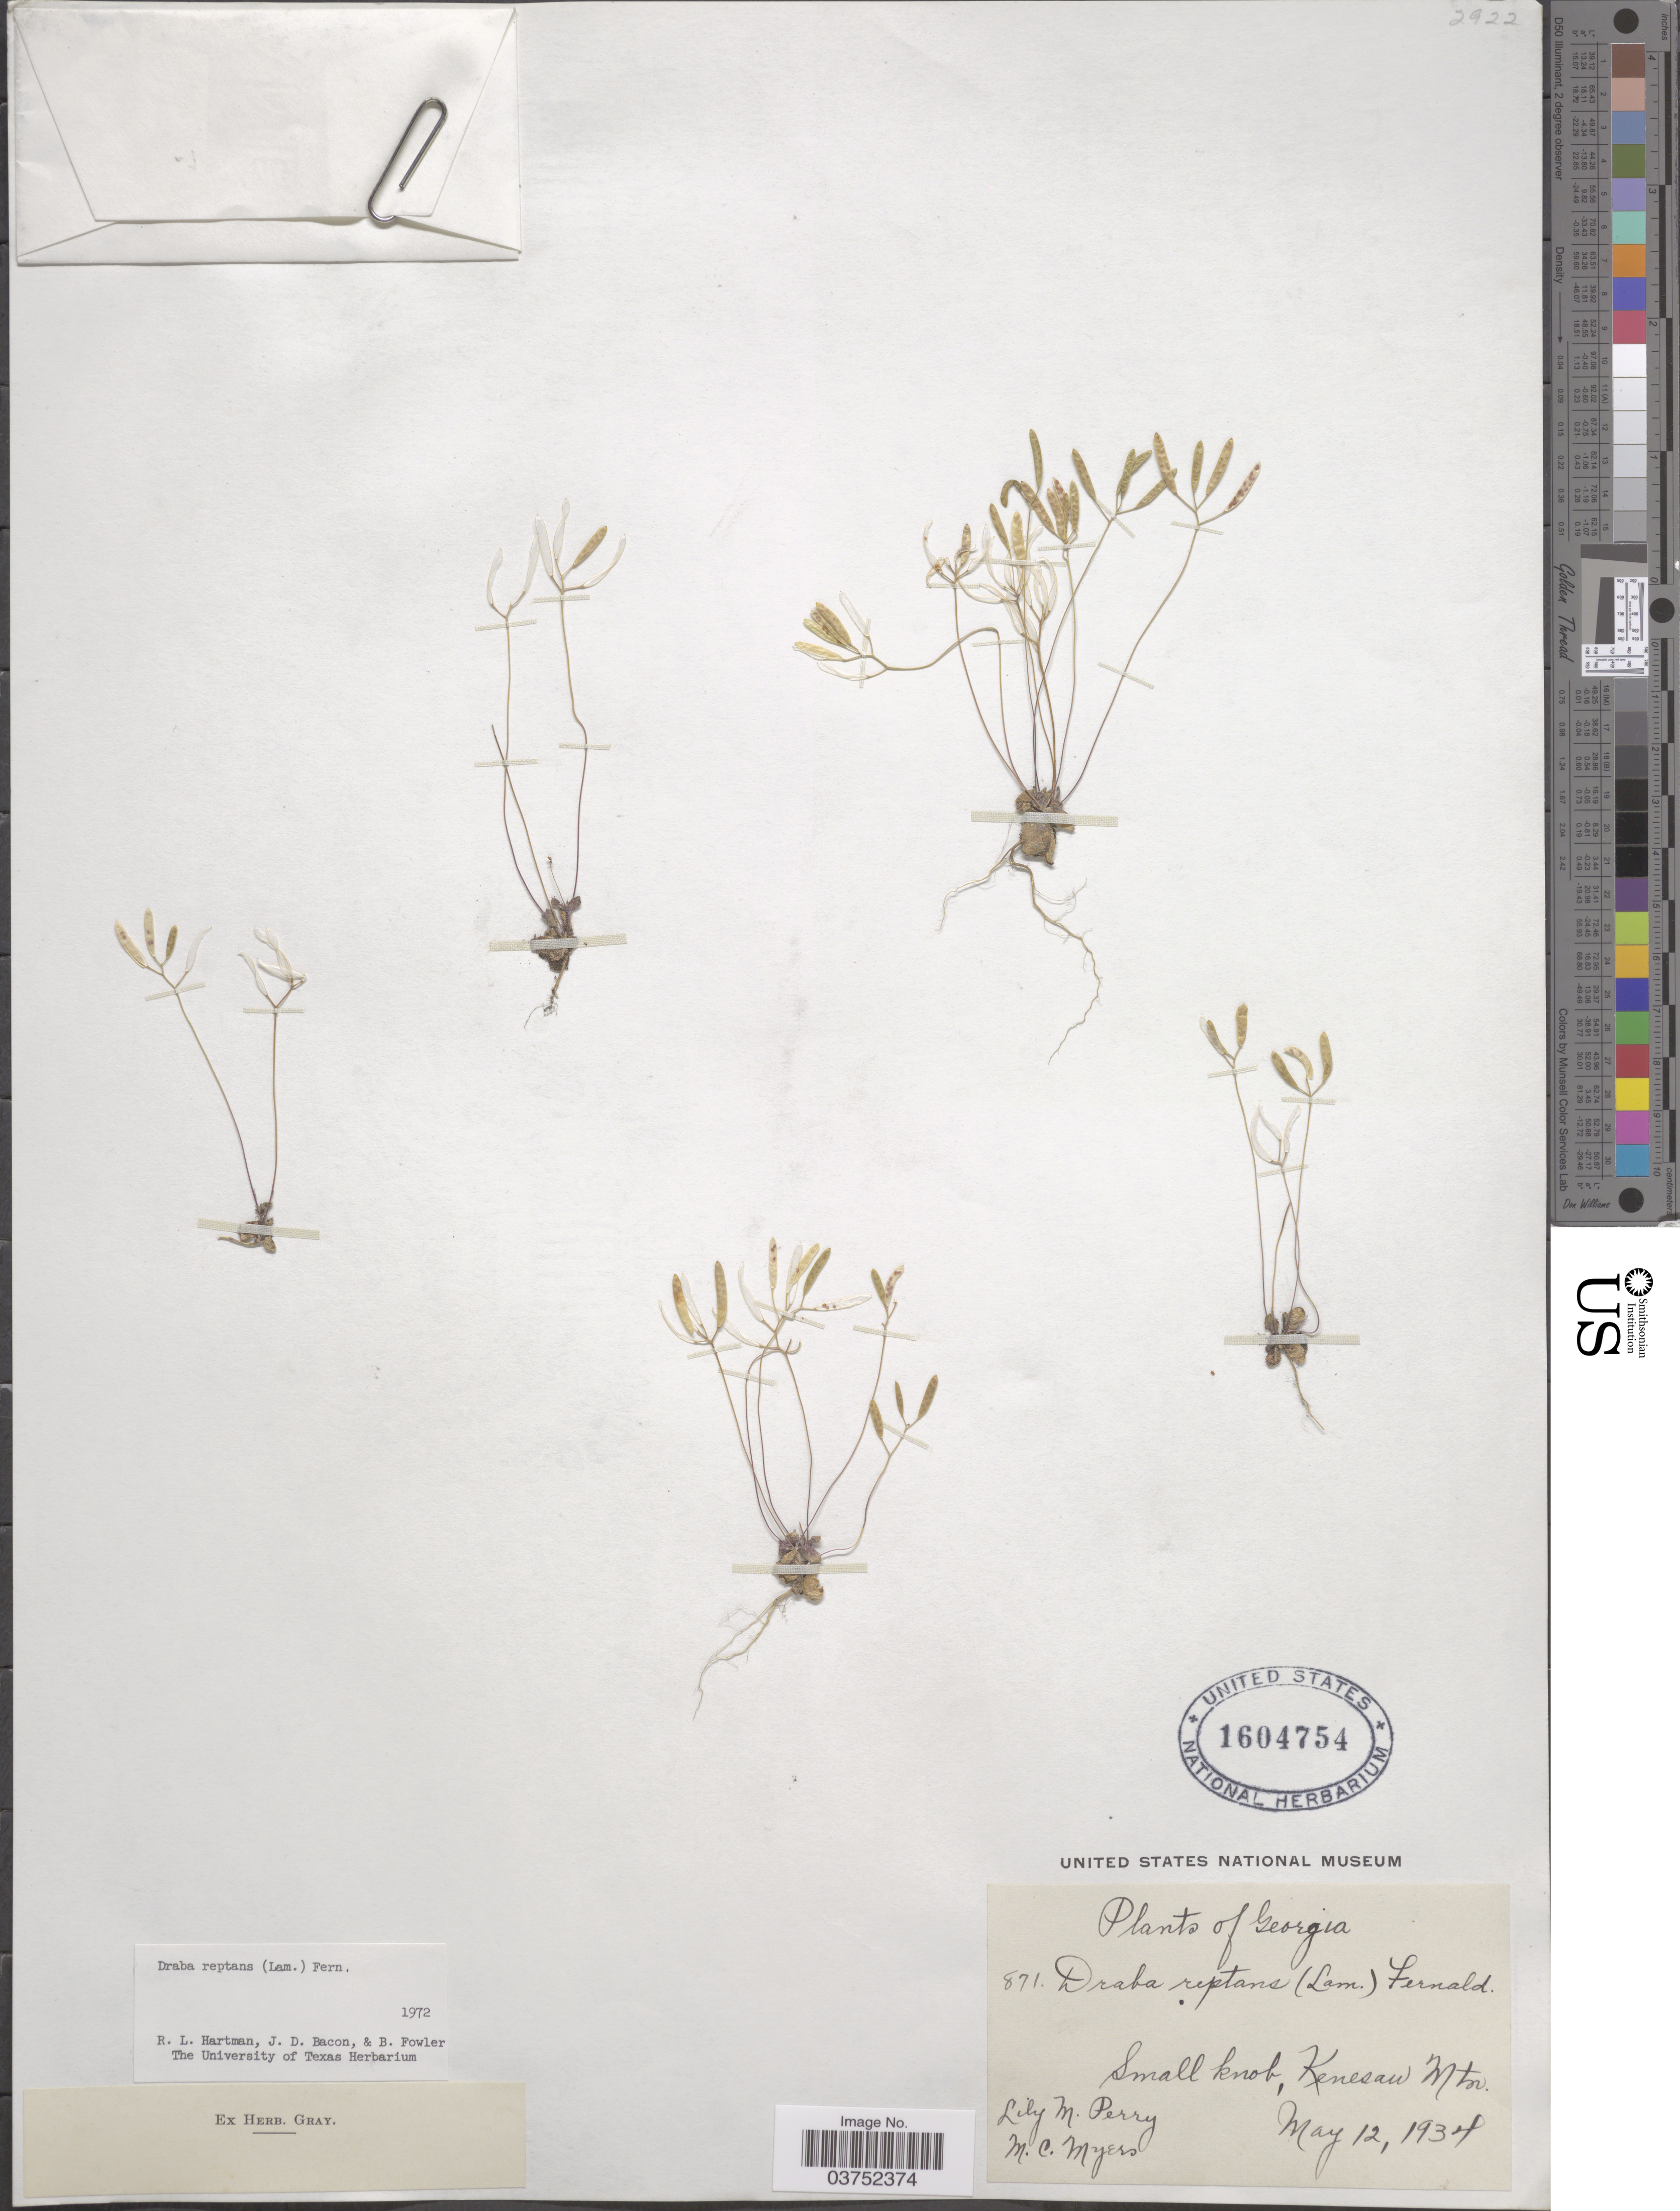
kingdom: Plantae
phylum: Tracheophyta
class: Magnoliopsida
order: Brassicales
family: Brassicaceae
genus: Draba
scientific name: Draba reptans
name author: (Lam.) Fernald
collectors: L. M. Perry & M. Myers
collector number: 871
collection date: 1934-05-12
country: United States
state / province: Georgia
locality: Small knob, Kenesaw Mtn.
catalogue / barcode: US 1604754